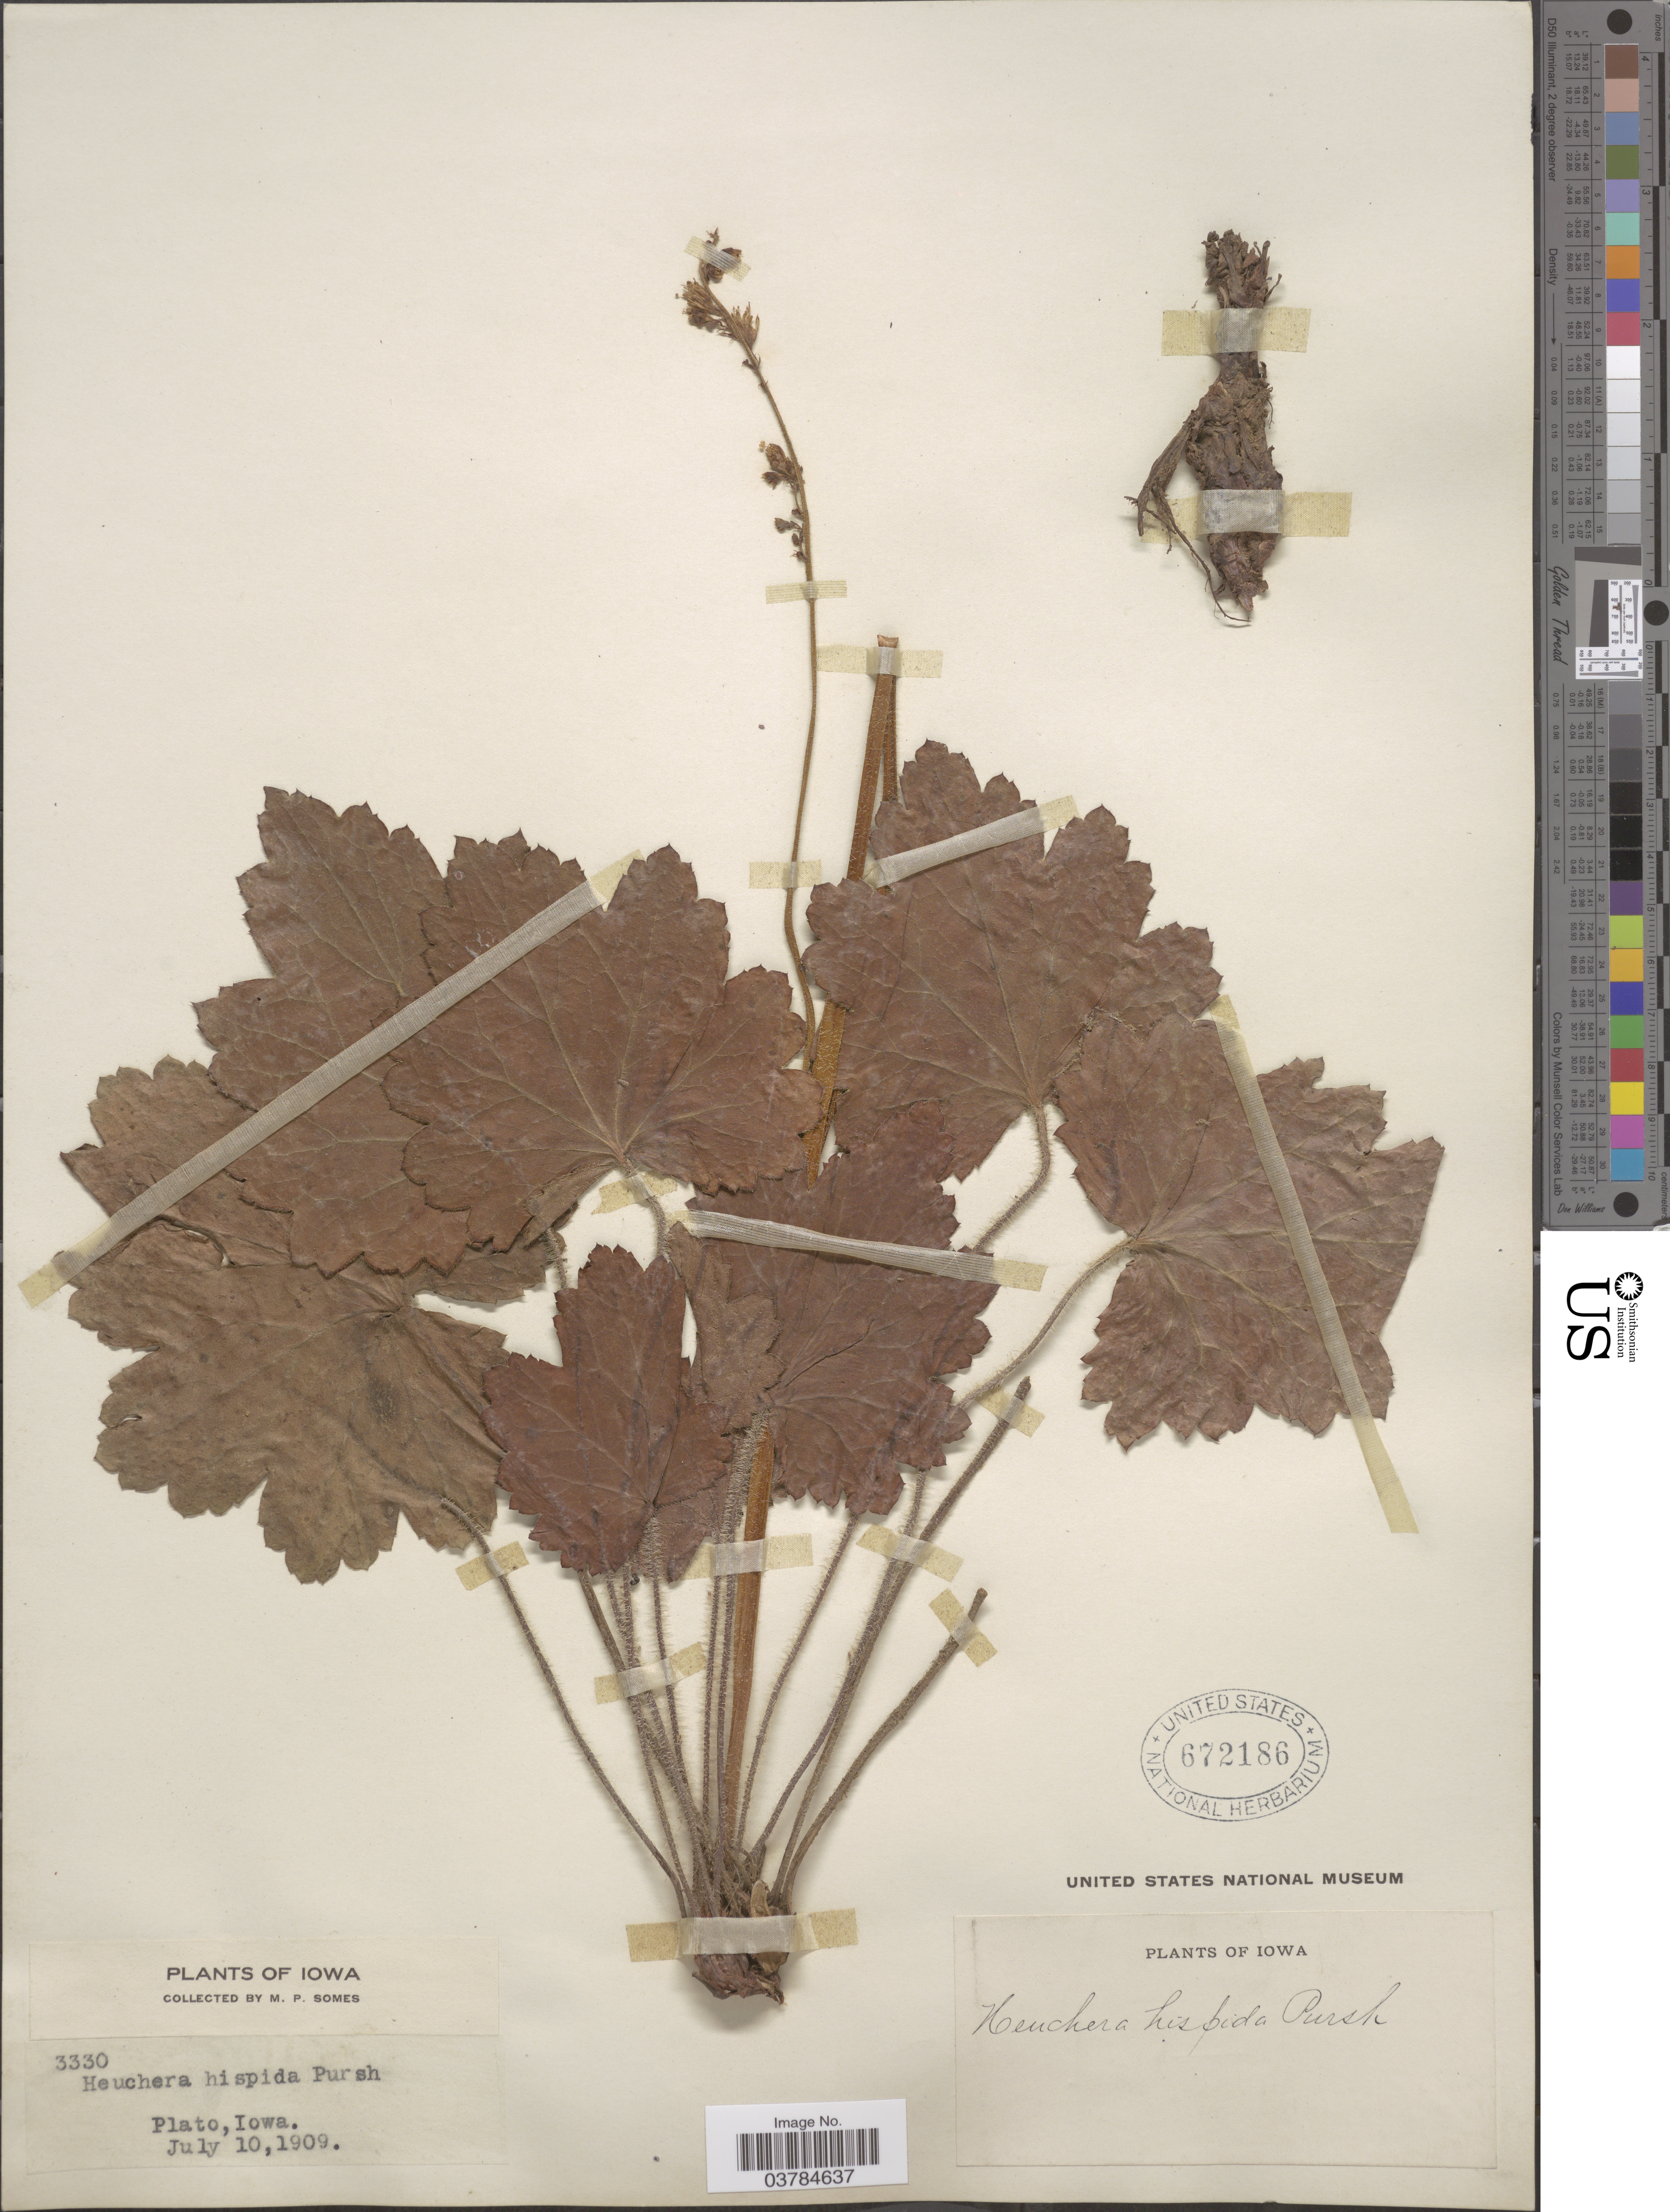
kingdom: Plantae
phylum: Tracheophyta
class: Magnoliopsida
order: Saxifragales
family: Saxifragaceae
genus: Heuchera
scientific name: Heuchera hispida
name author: Pursh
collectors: M. Somes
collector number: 3330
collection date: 1909-07-10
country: United States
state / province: Iowa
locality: Plato.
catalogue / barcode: US 672186